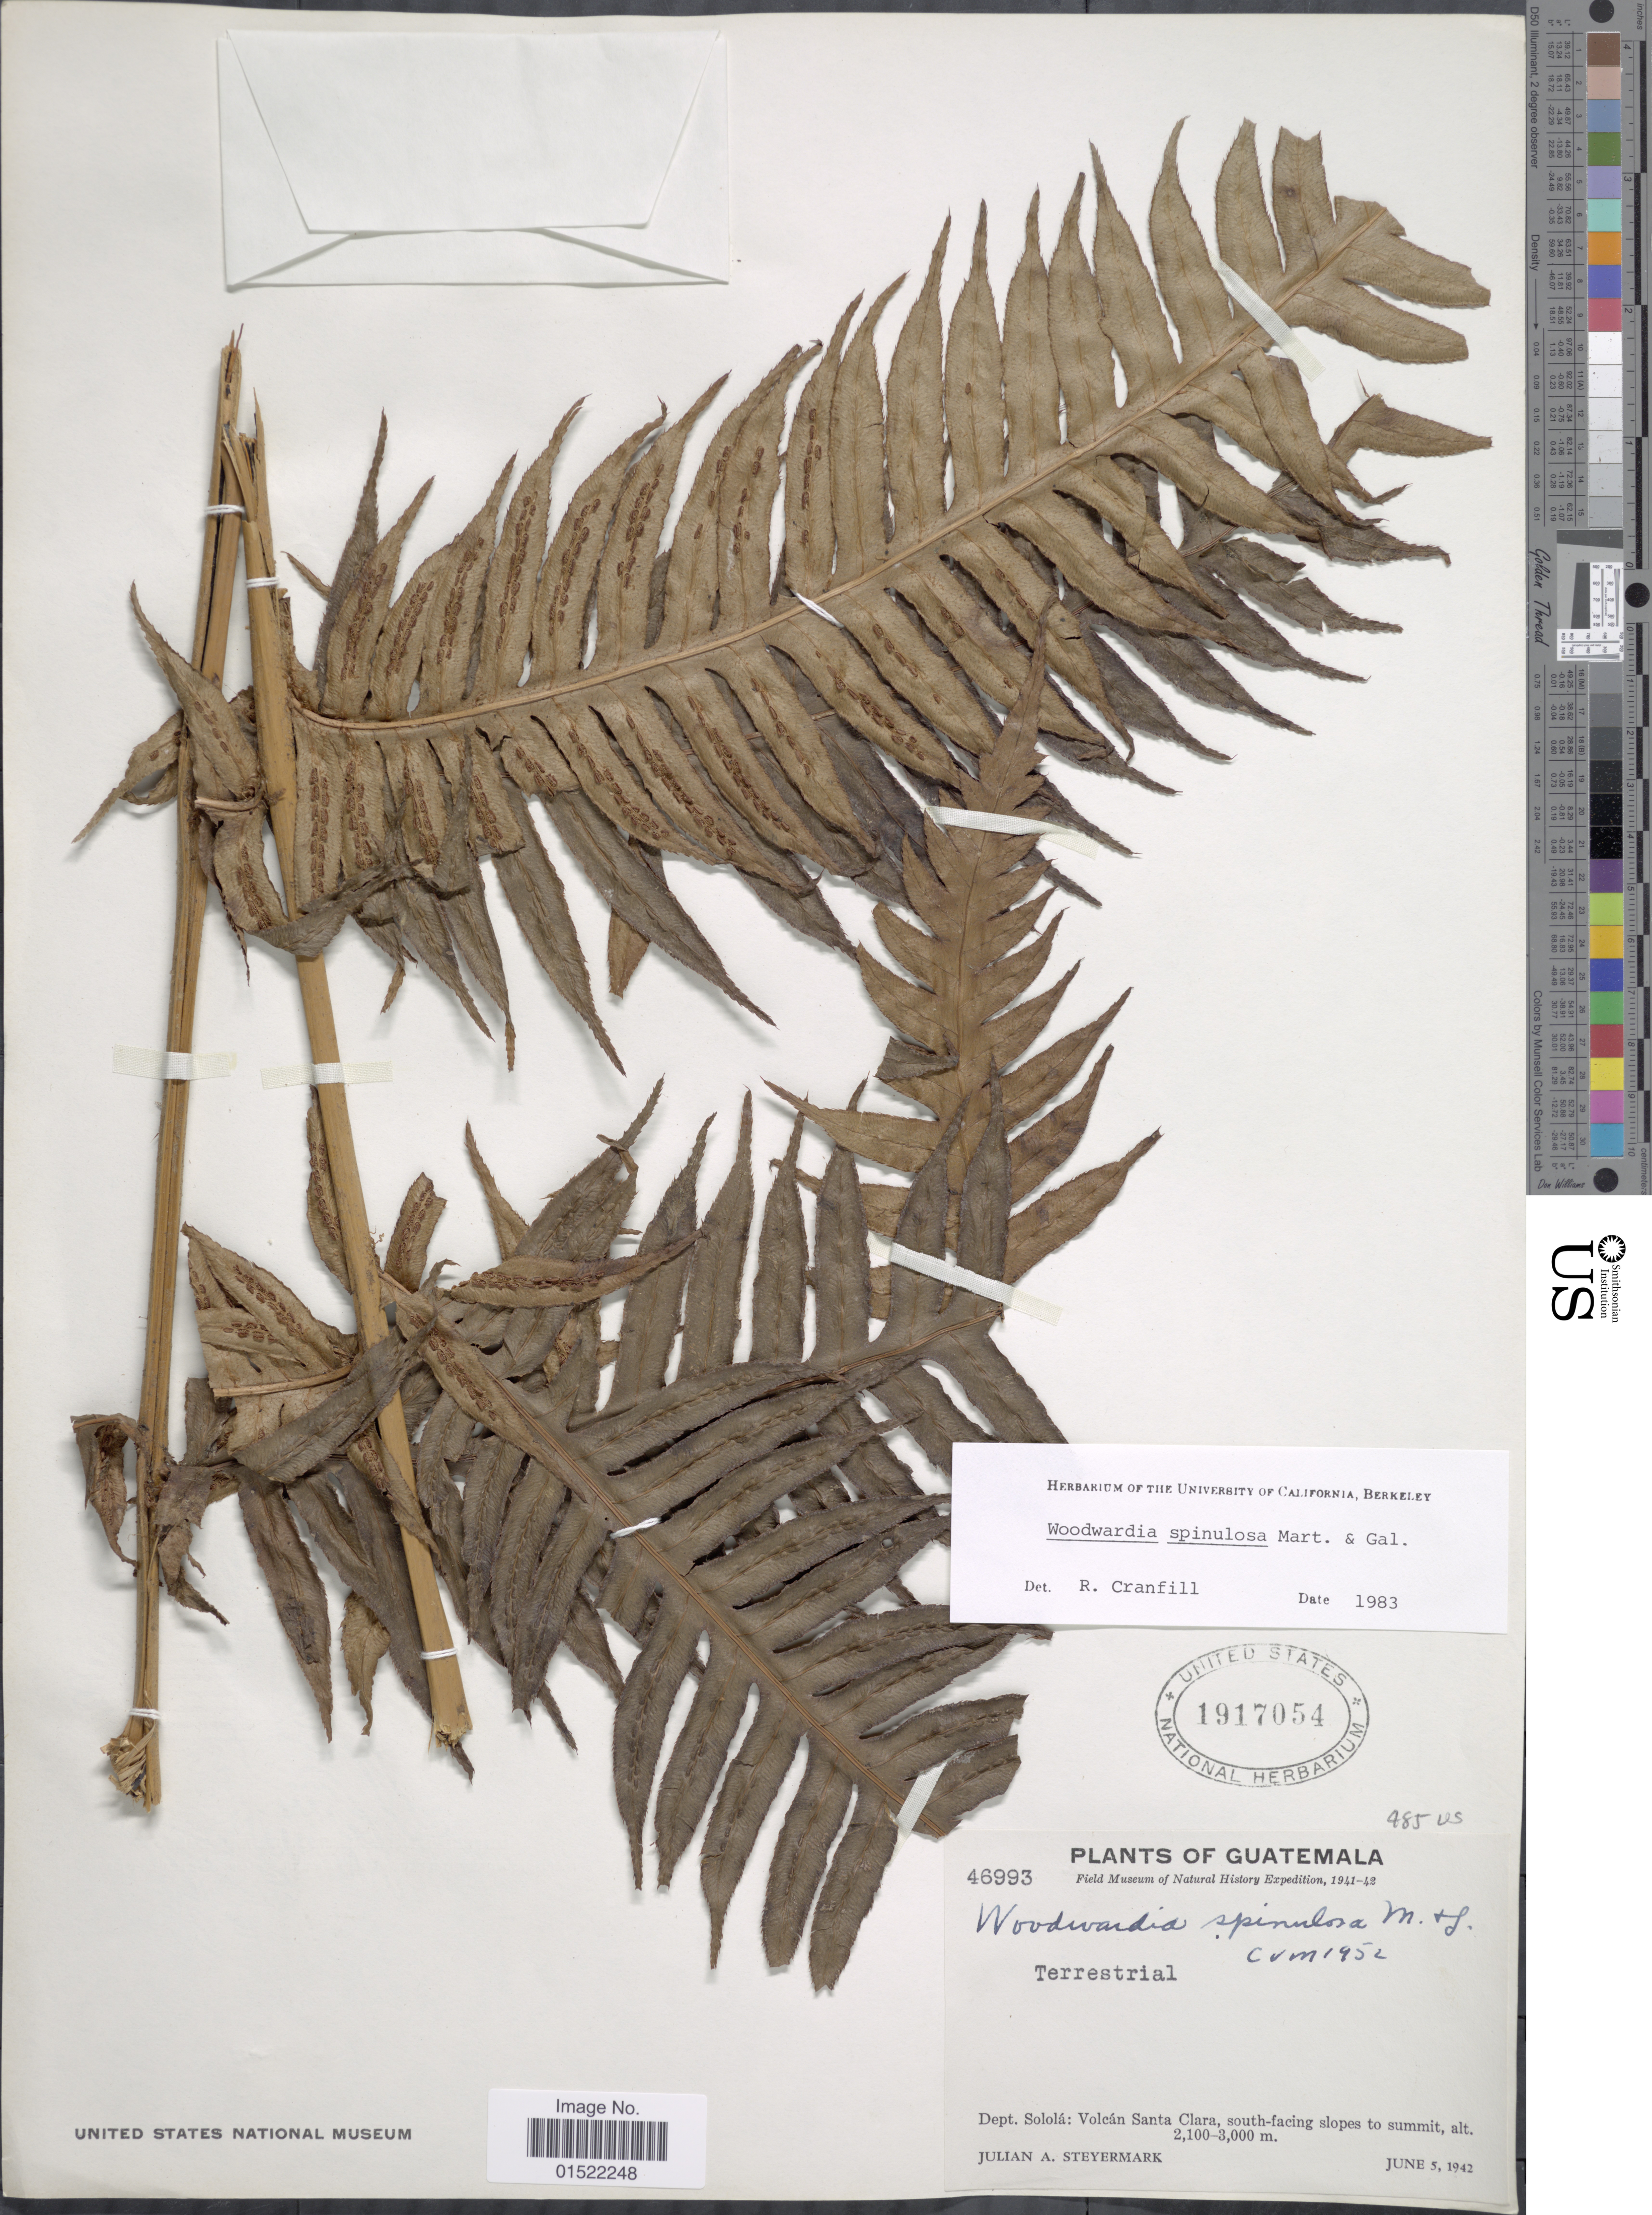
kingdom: Plantae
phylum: Tracheophyta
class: Polypodiopsida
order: Polypodiales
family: Blechnaceae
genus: Woodwardia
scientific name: Woodwardia spinulosa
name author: M. Martens & Galeotti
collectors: J. Steyermark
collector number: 46993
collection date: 1942-06-05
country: Guatemala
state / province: Sololá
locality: Dept. Solola: Volcan Santa Clara, south-facing slopes to summit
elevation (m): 2100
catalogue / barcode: US 1917054